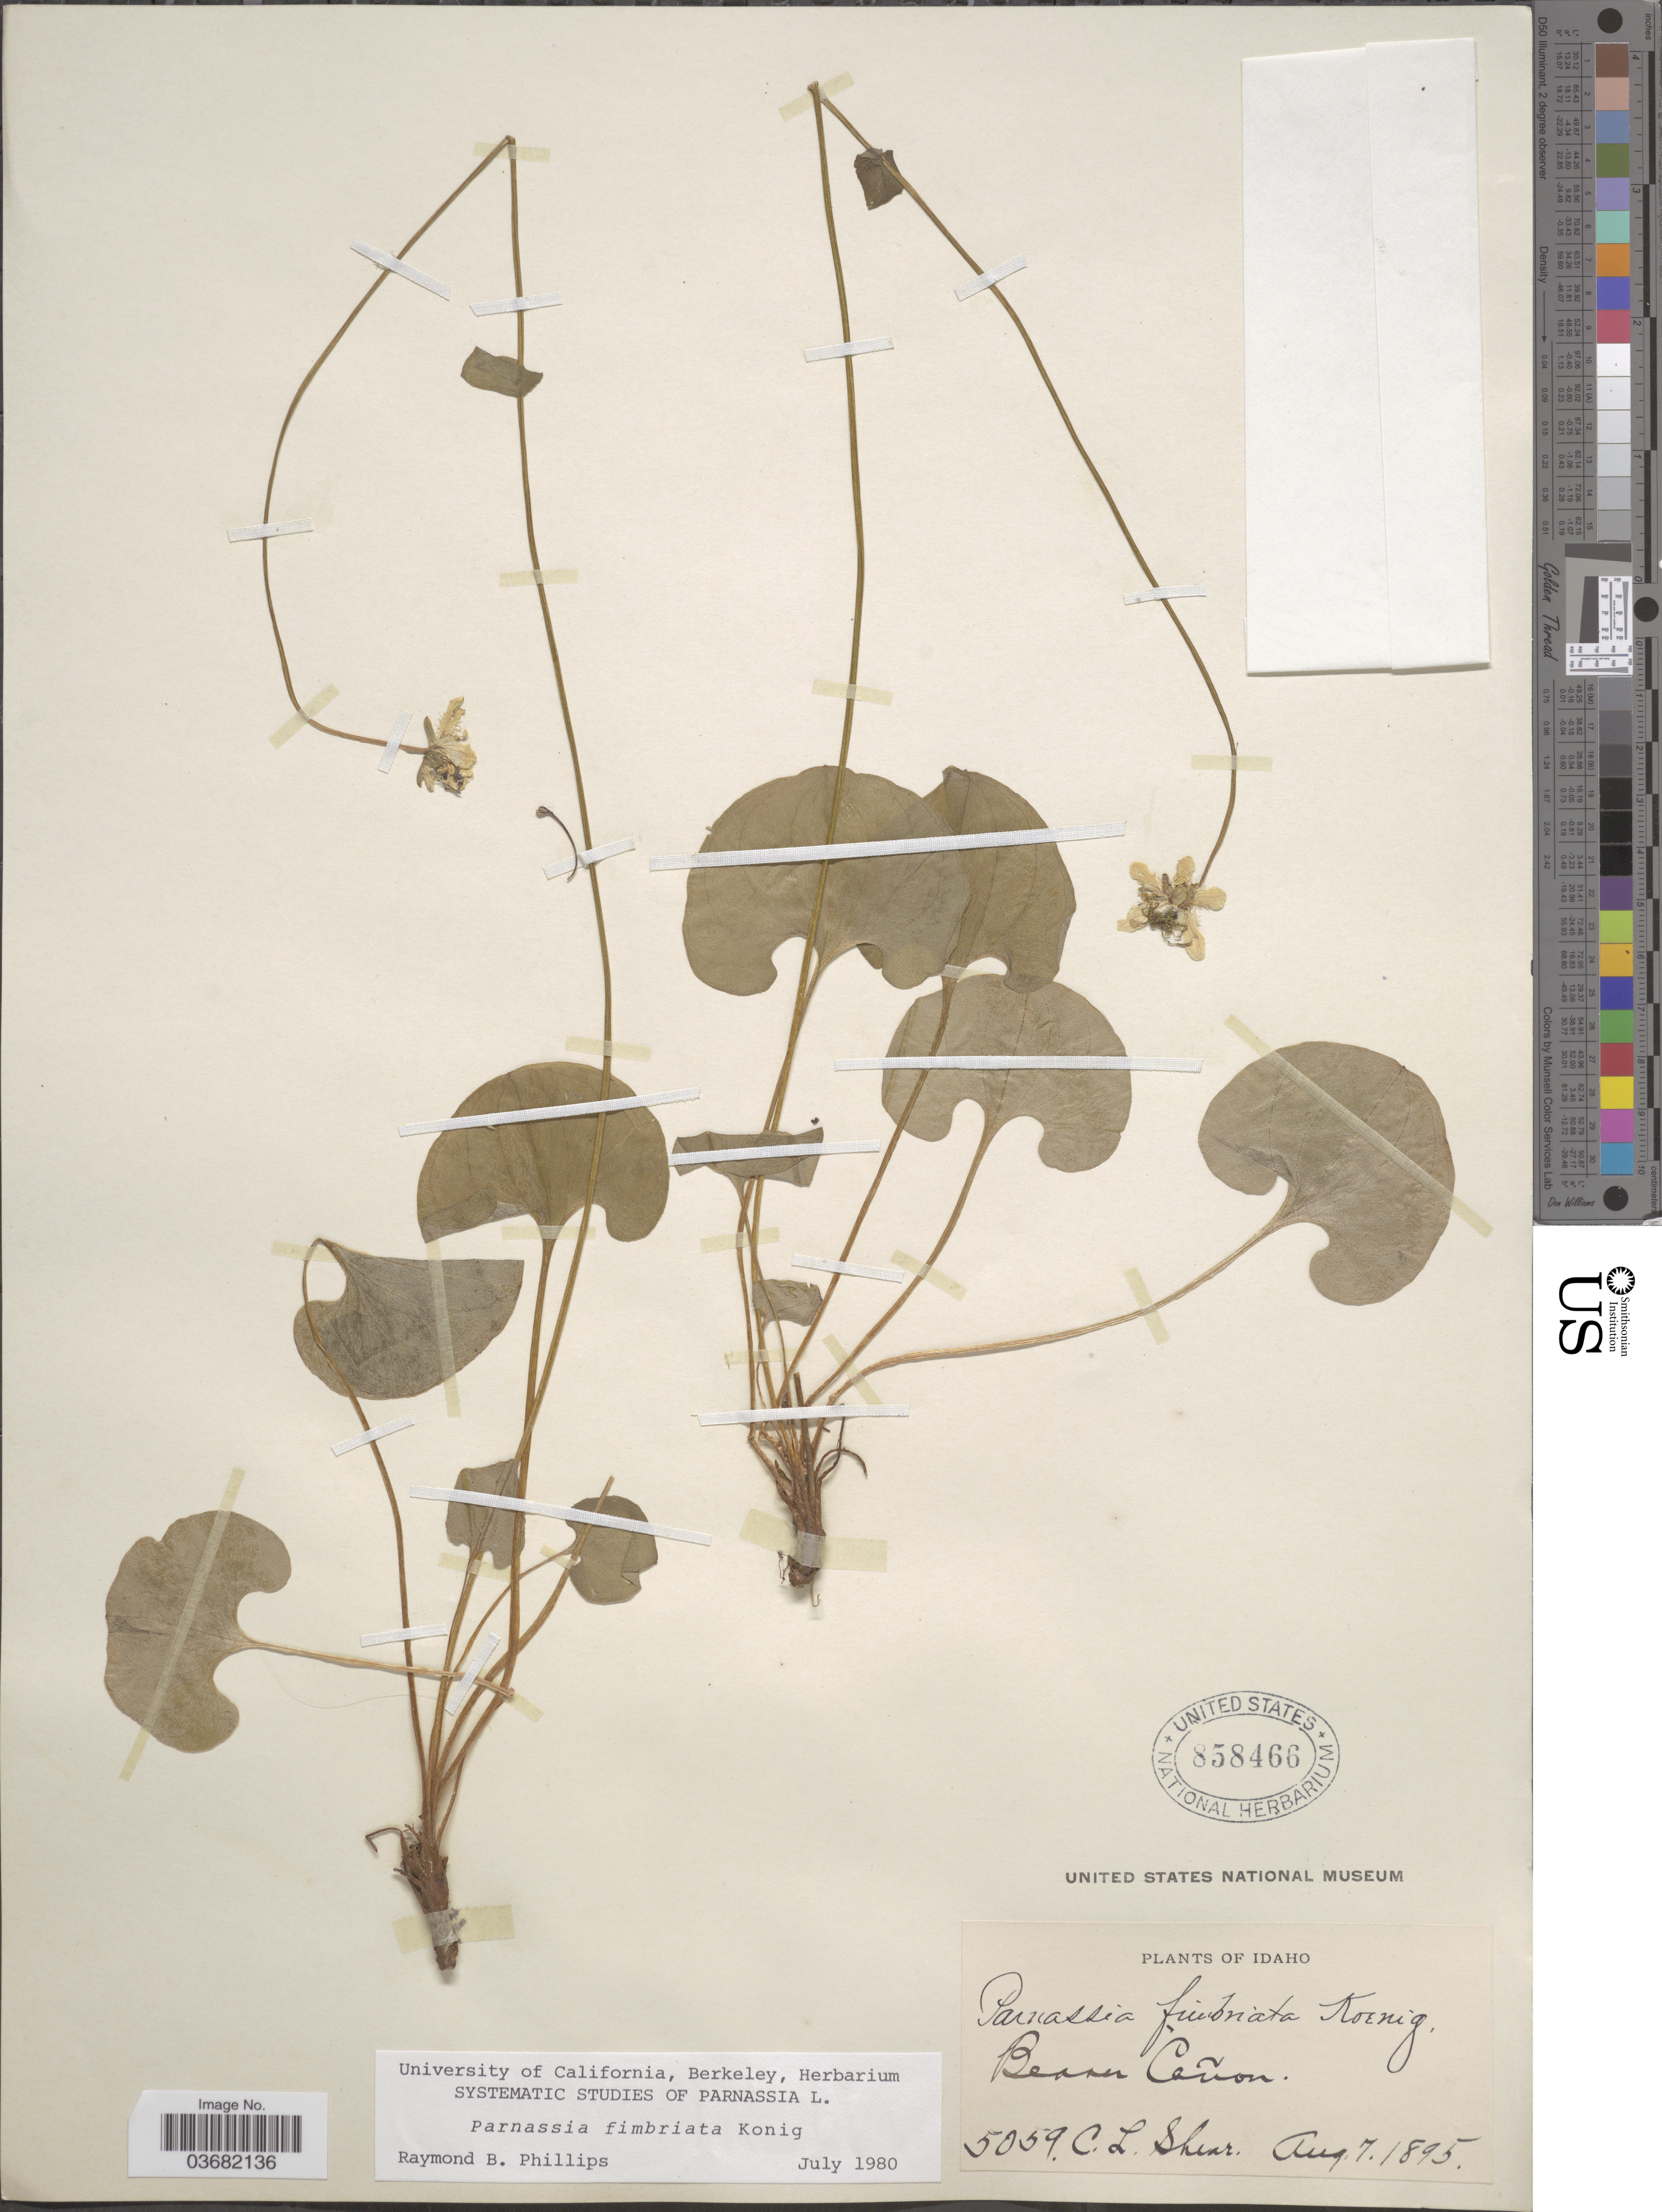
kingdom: Plantae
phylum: Tracheophyta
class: Magnoliopsida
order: Celastrales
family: Parnassiaceae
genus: Parnassia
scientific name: Parnassia fimbriata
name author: K.D. Koenig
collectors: C. L. Shear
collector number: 5059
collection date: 1895-08-07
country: United States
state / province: Idaho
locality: Beaver Cañon.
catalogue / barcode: US 858466